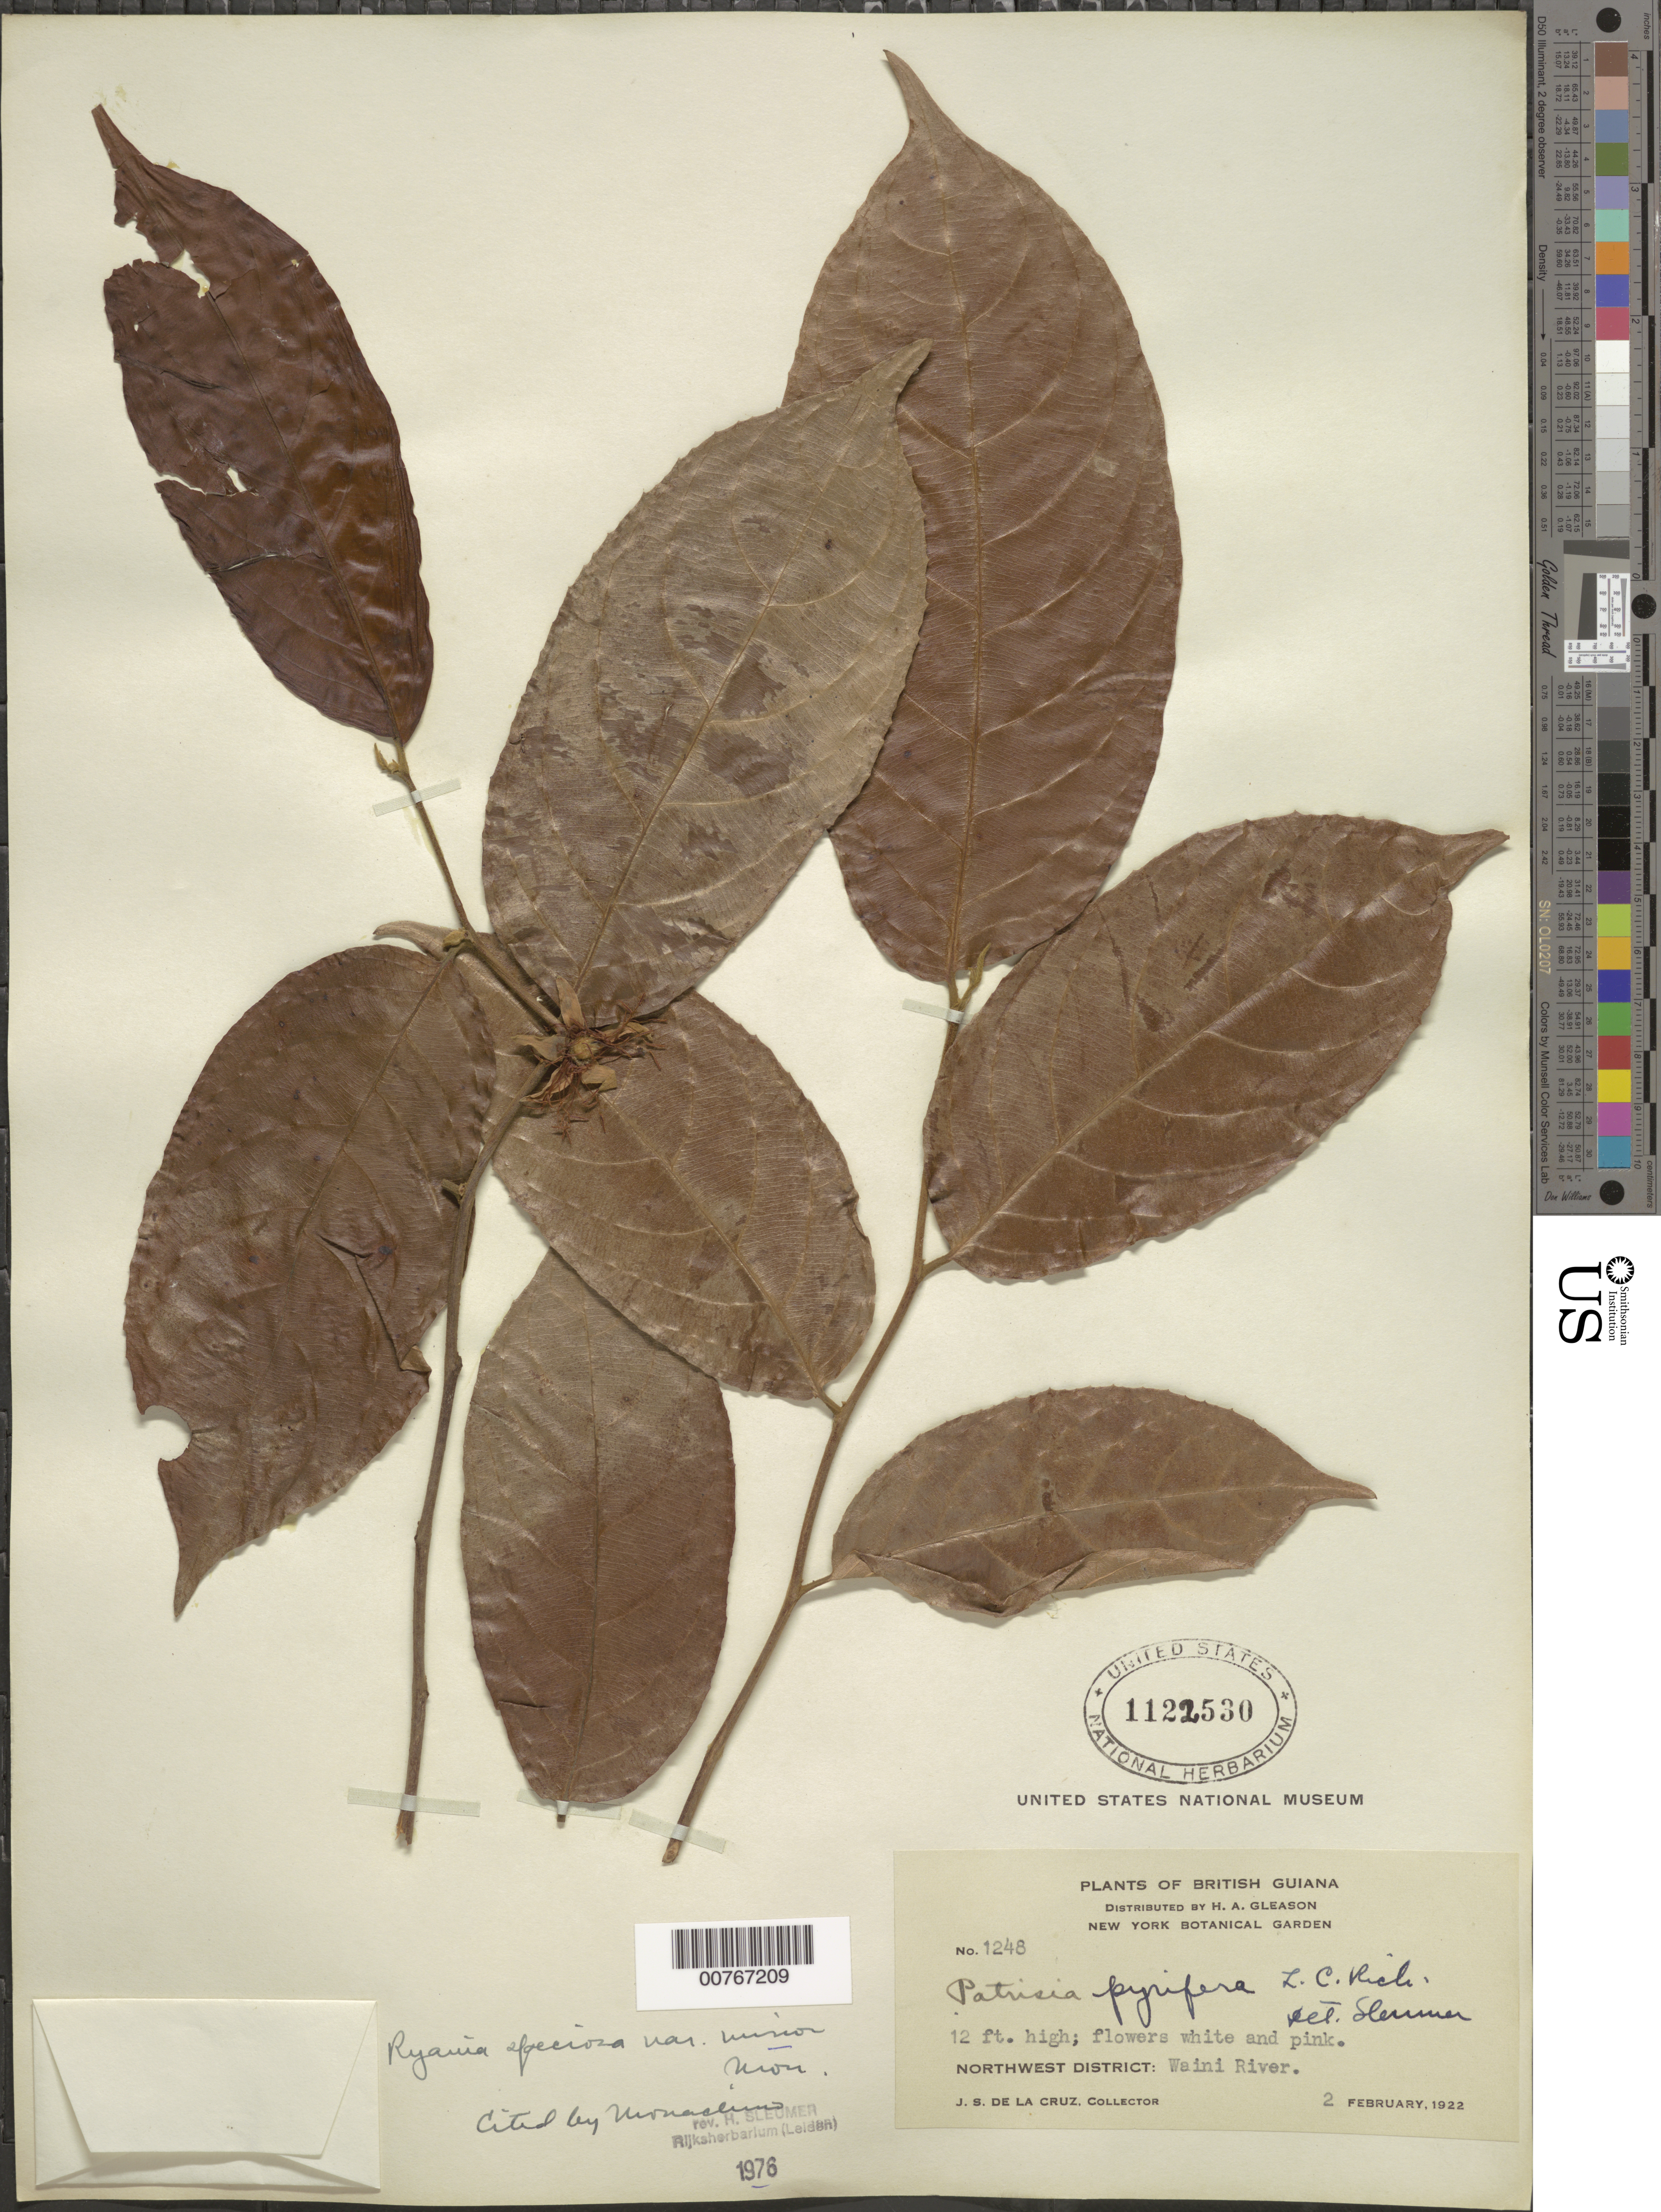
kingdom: Plantae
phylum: Tracheophyta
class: Magnoliopsida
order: Malpighiales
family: Salicaceae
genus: Ryania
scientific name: Ryania speciosa var. minor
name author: Monach.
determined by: Monachino, J. V.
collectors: J. S. de la Cruz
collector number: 1248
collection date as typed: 2-Feb-22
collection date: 1922-02-02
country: Guyana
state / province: Barima-Waini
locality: Waini R., NW District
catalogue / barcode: US 1122530